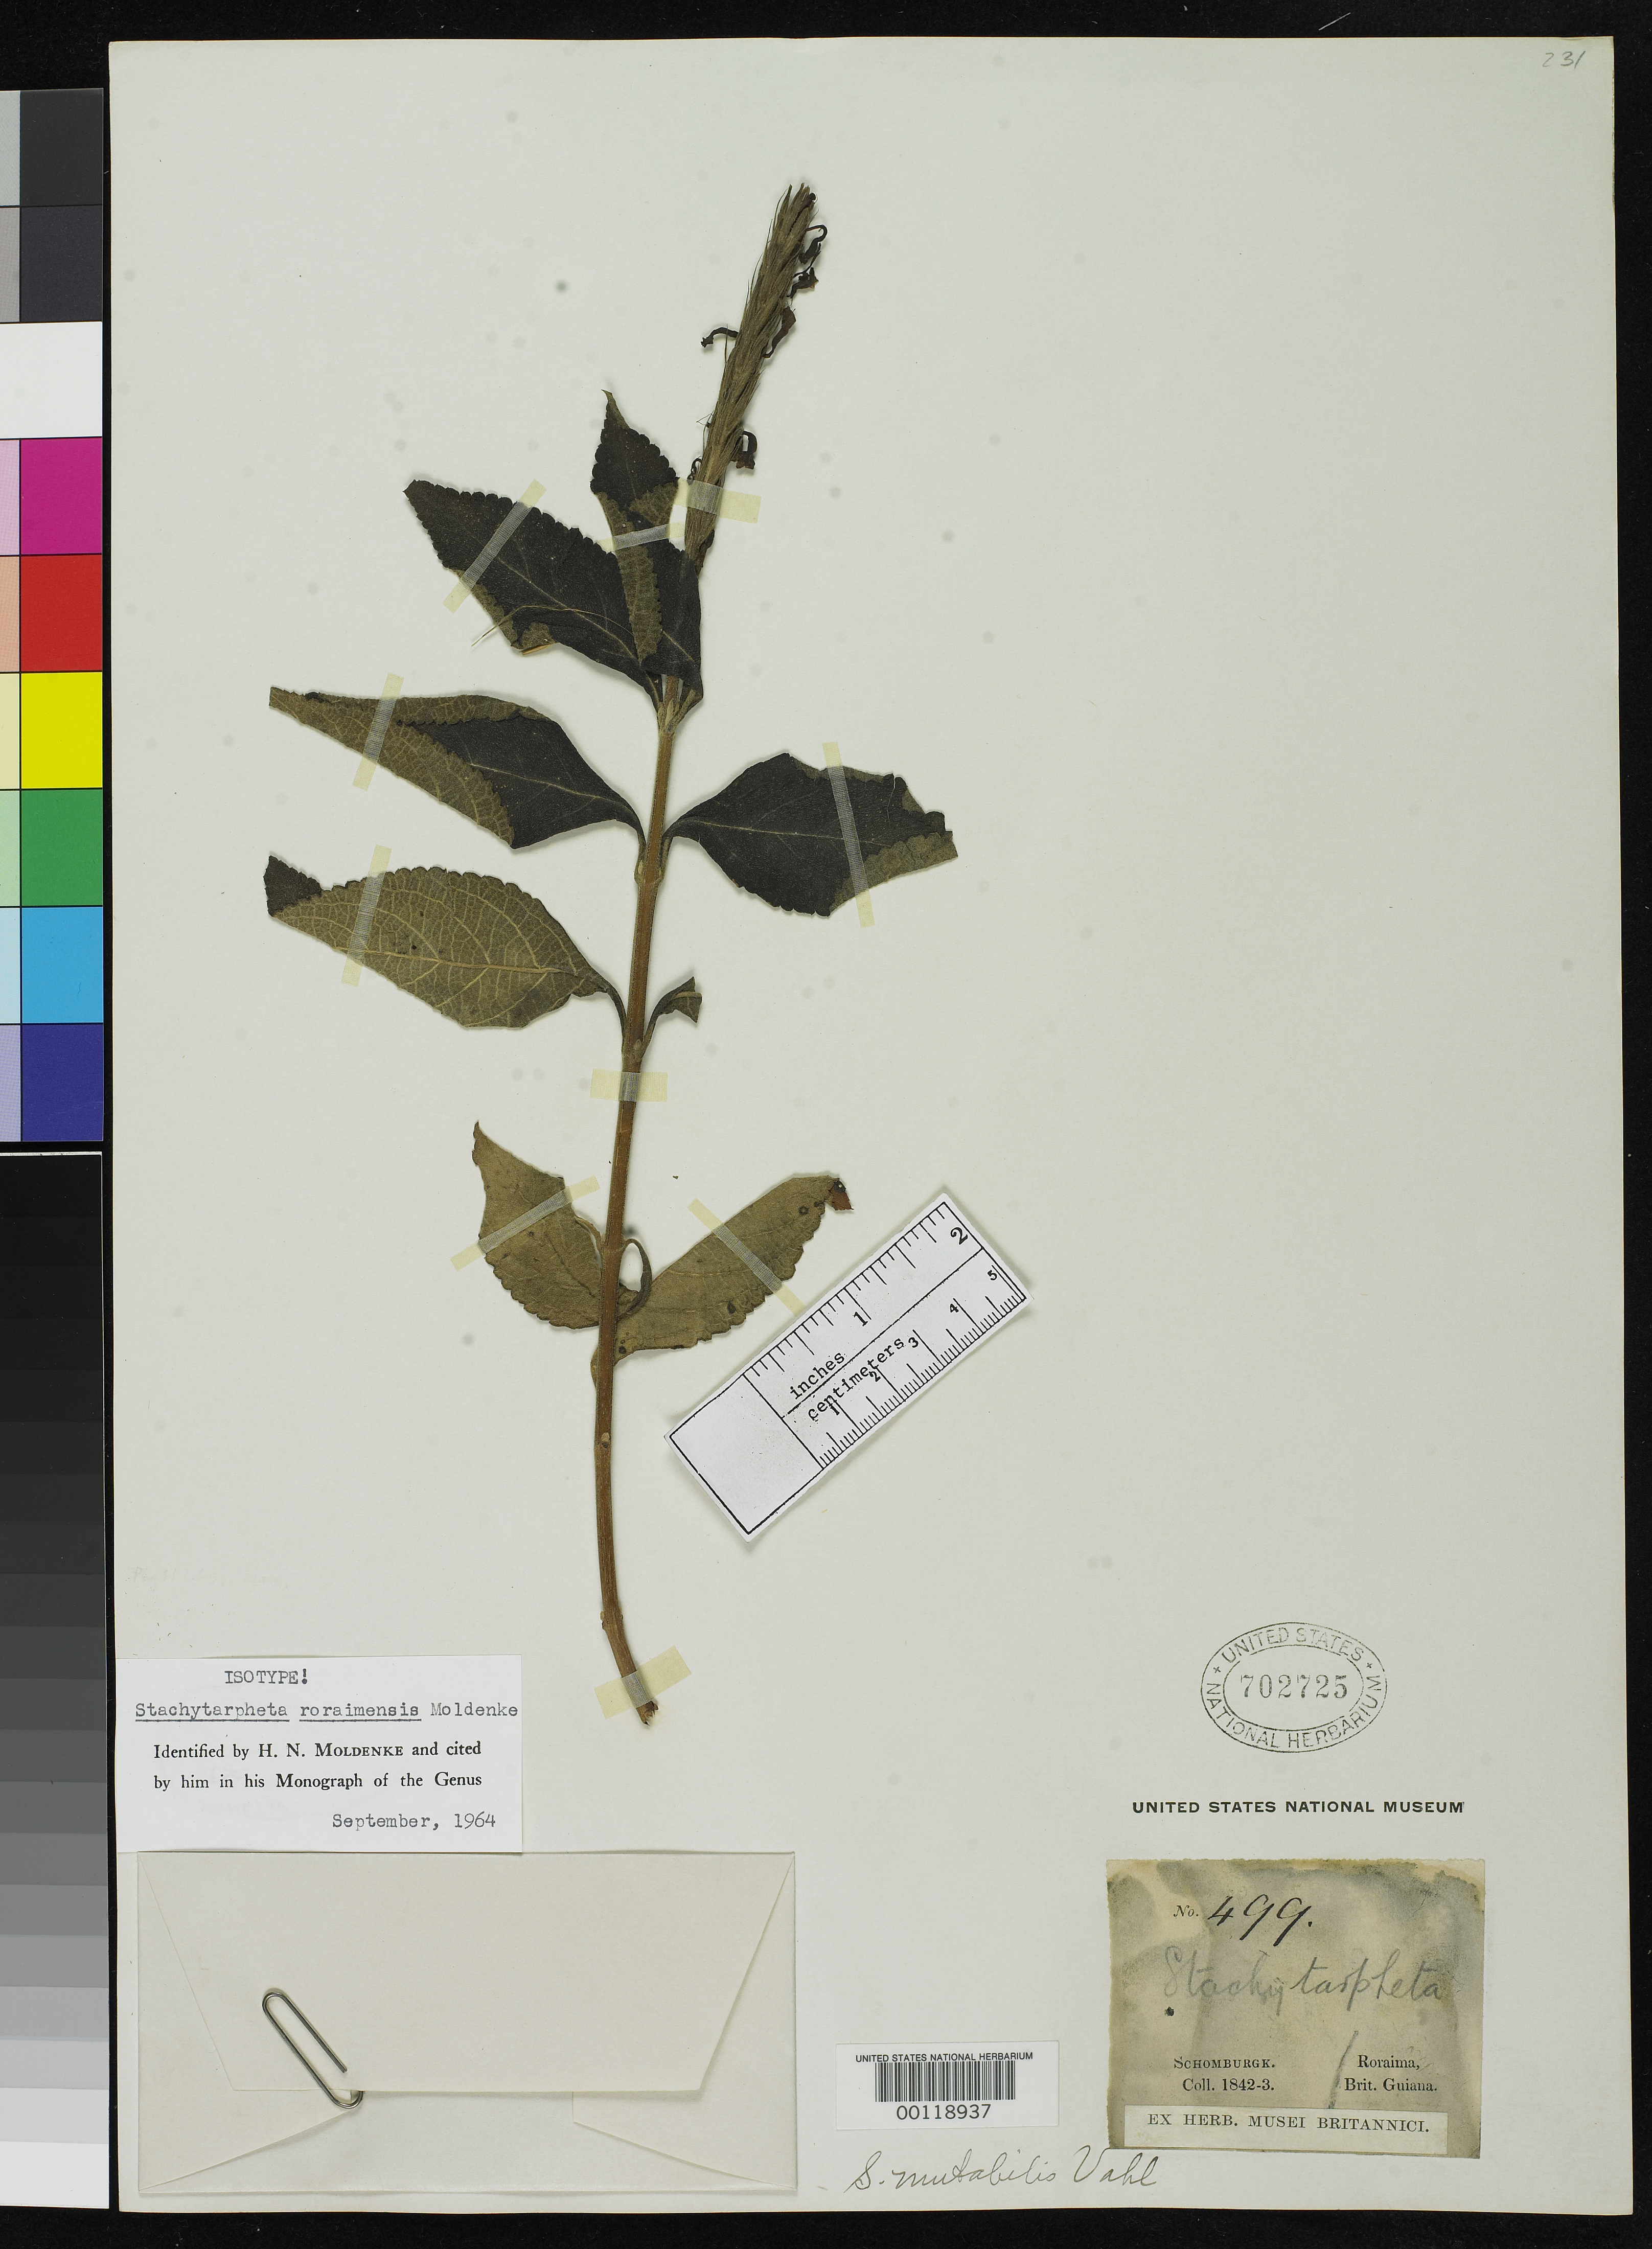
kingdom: Plantae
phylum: Tracheophyta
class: Magnoliopsida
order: Lamiales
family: Verbenaceae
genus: Stachytarpheta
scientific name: Stachytarpheta roraimensis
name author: Moldenke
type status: Isotype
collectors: M. R. Schomburgk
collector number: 499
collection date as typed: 1842 to -- --- 1843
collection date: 1842/1843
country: Guyana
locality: Mt. Roraima.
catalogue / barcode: US 702725